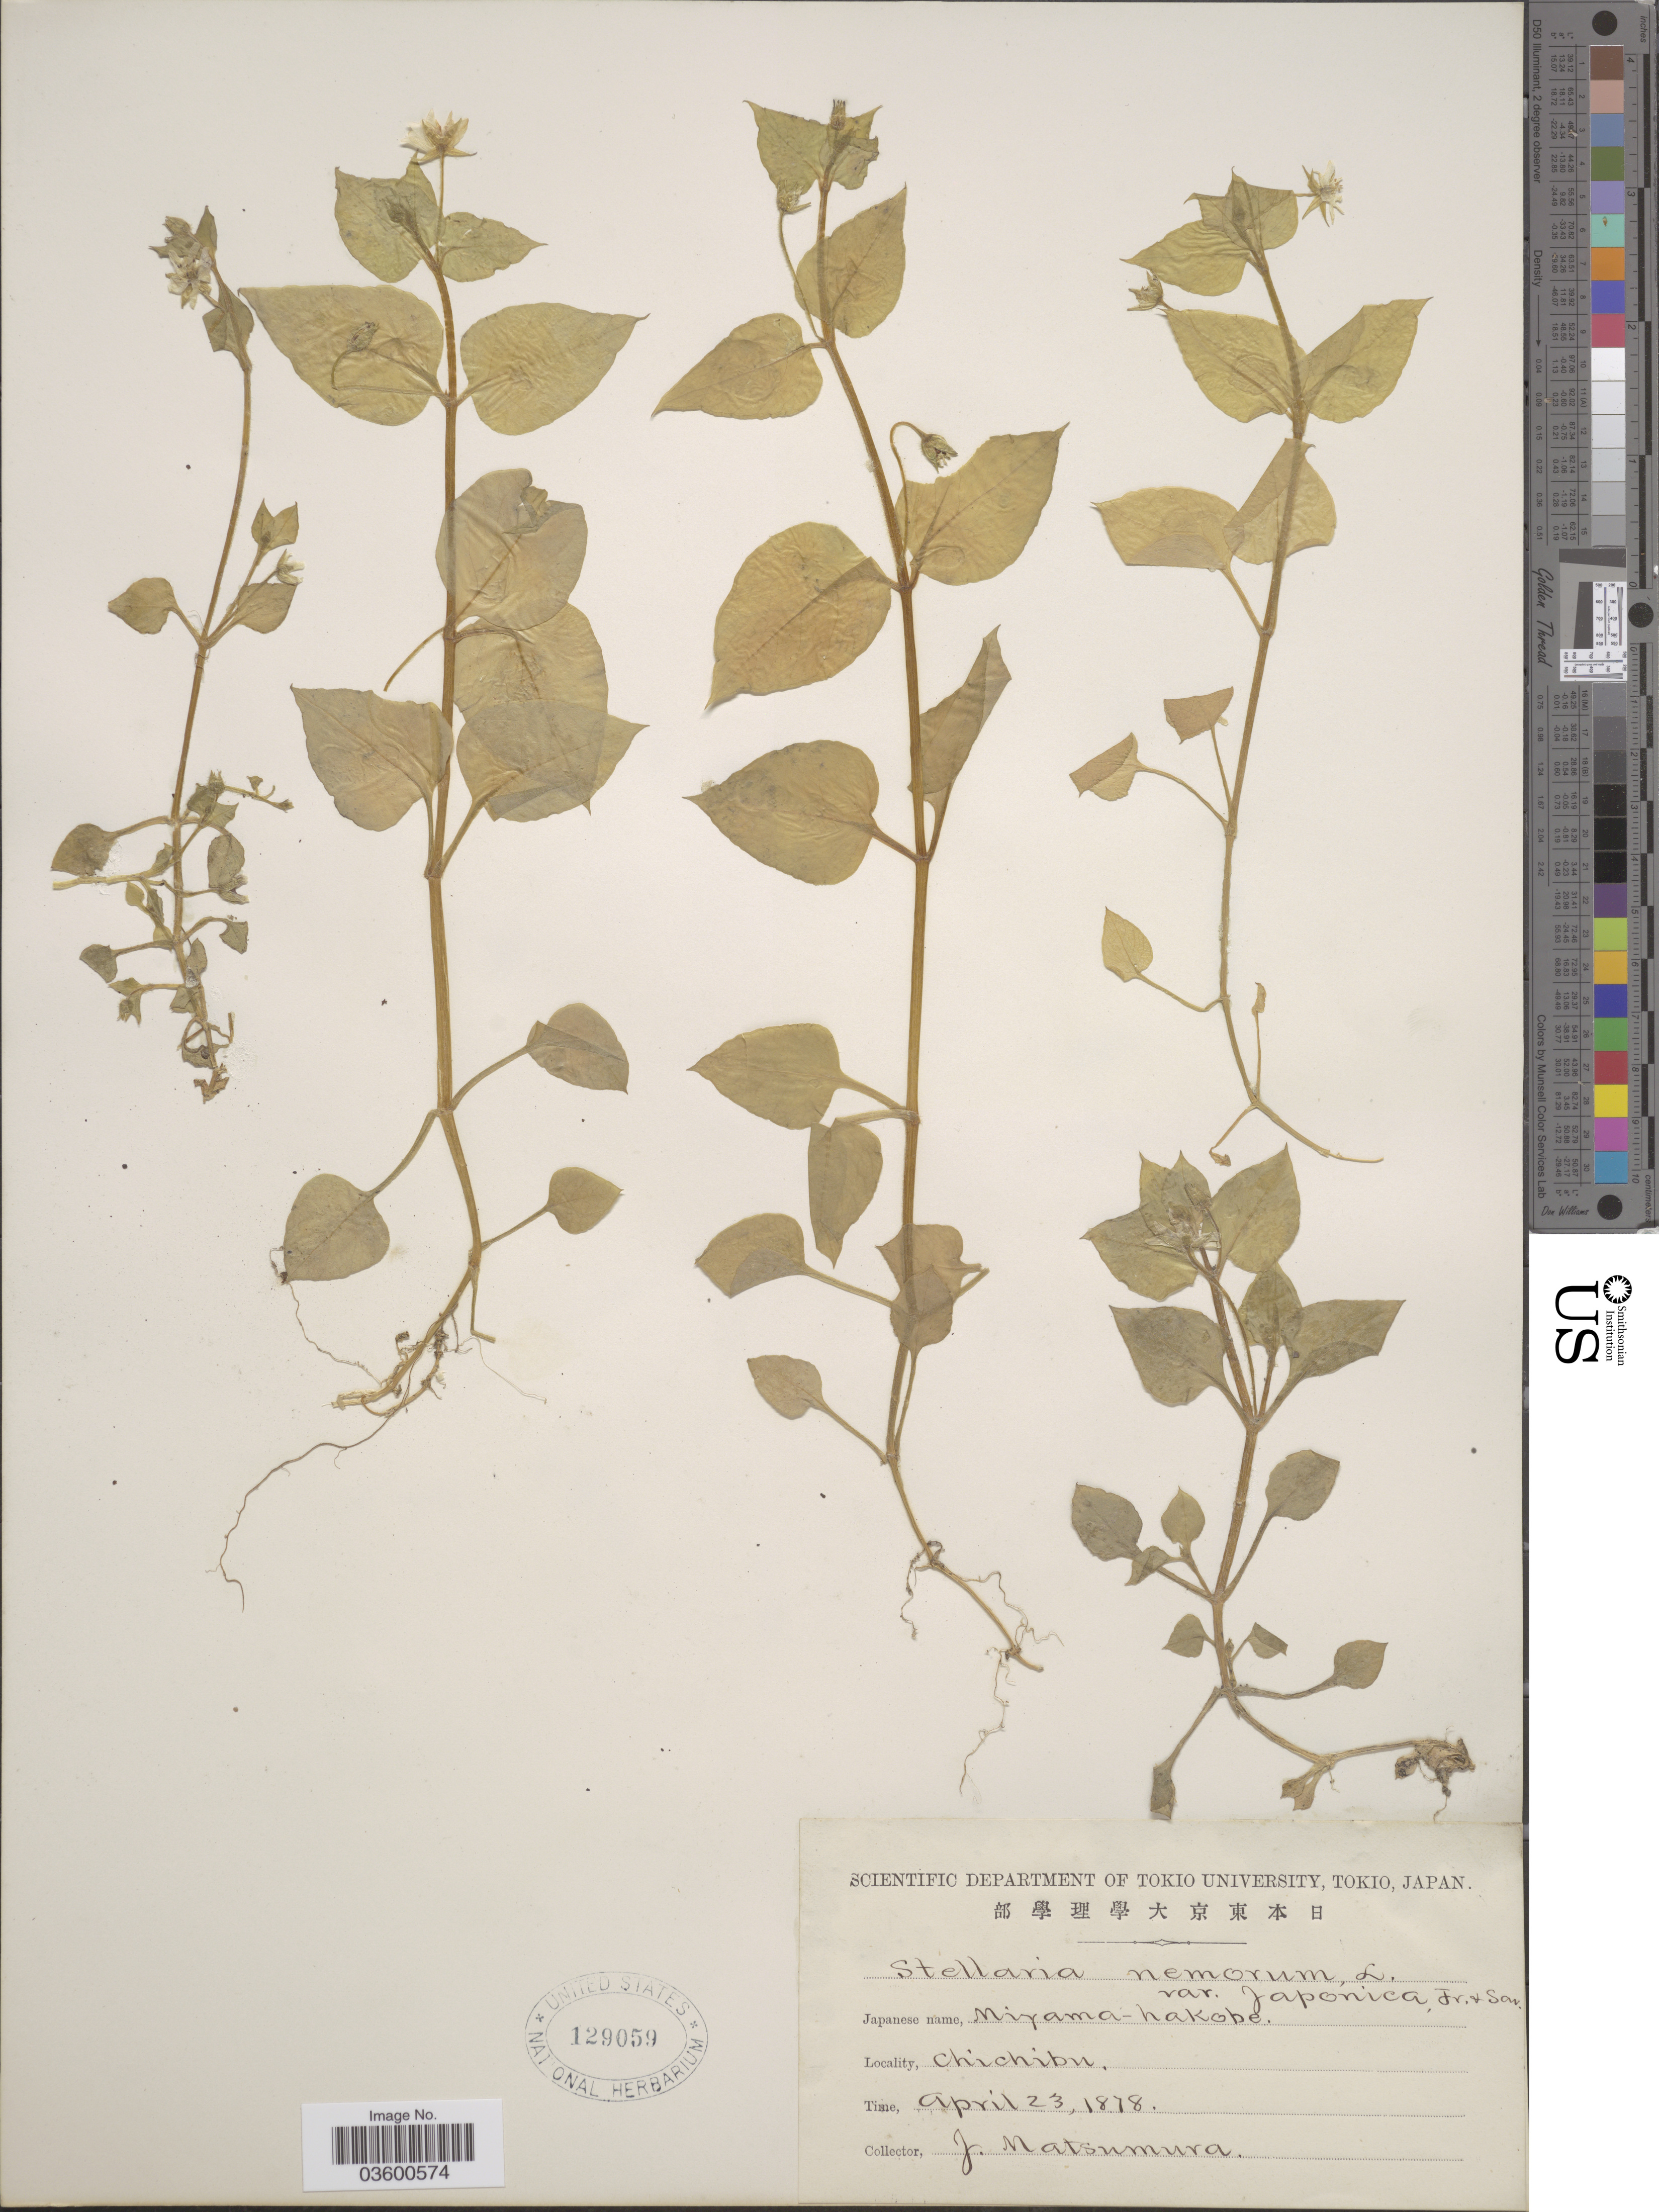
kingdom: Plantae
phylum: Tracheophyta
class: Magnoliopsida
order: Caryophyllales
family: Caryophyllaceae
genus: Stellaria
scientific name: Stellaria nemorum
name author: L.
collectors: J. Natsumura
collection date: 1878-04-23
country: Japan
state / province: Tokyo, Federal City of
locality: Chichibu.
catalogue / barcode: US 129059